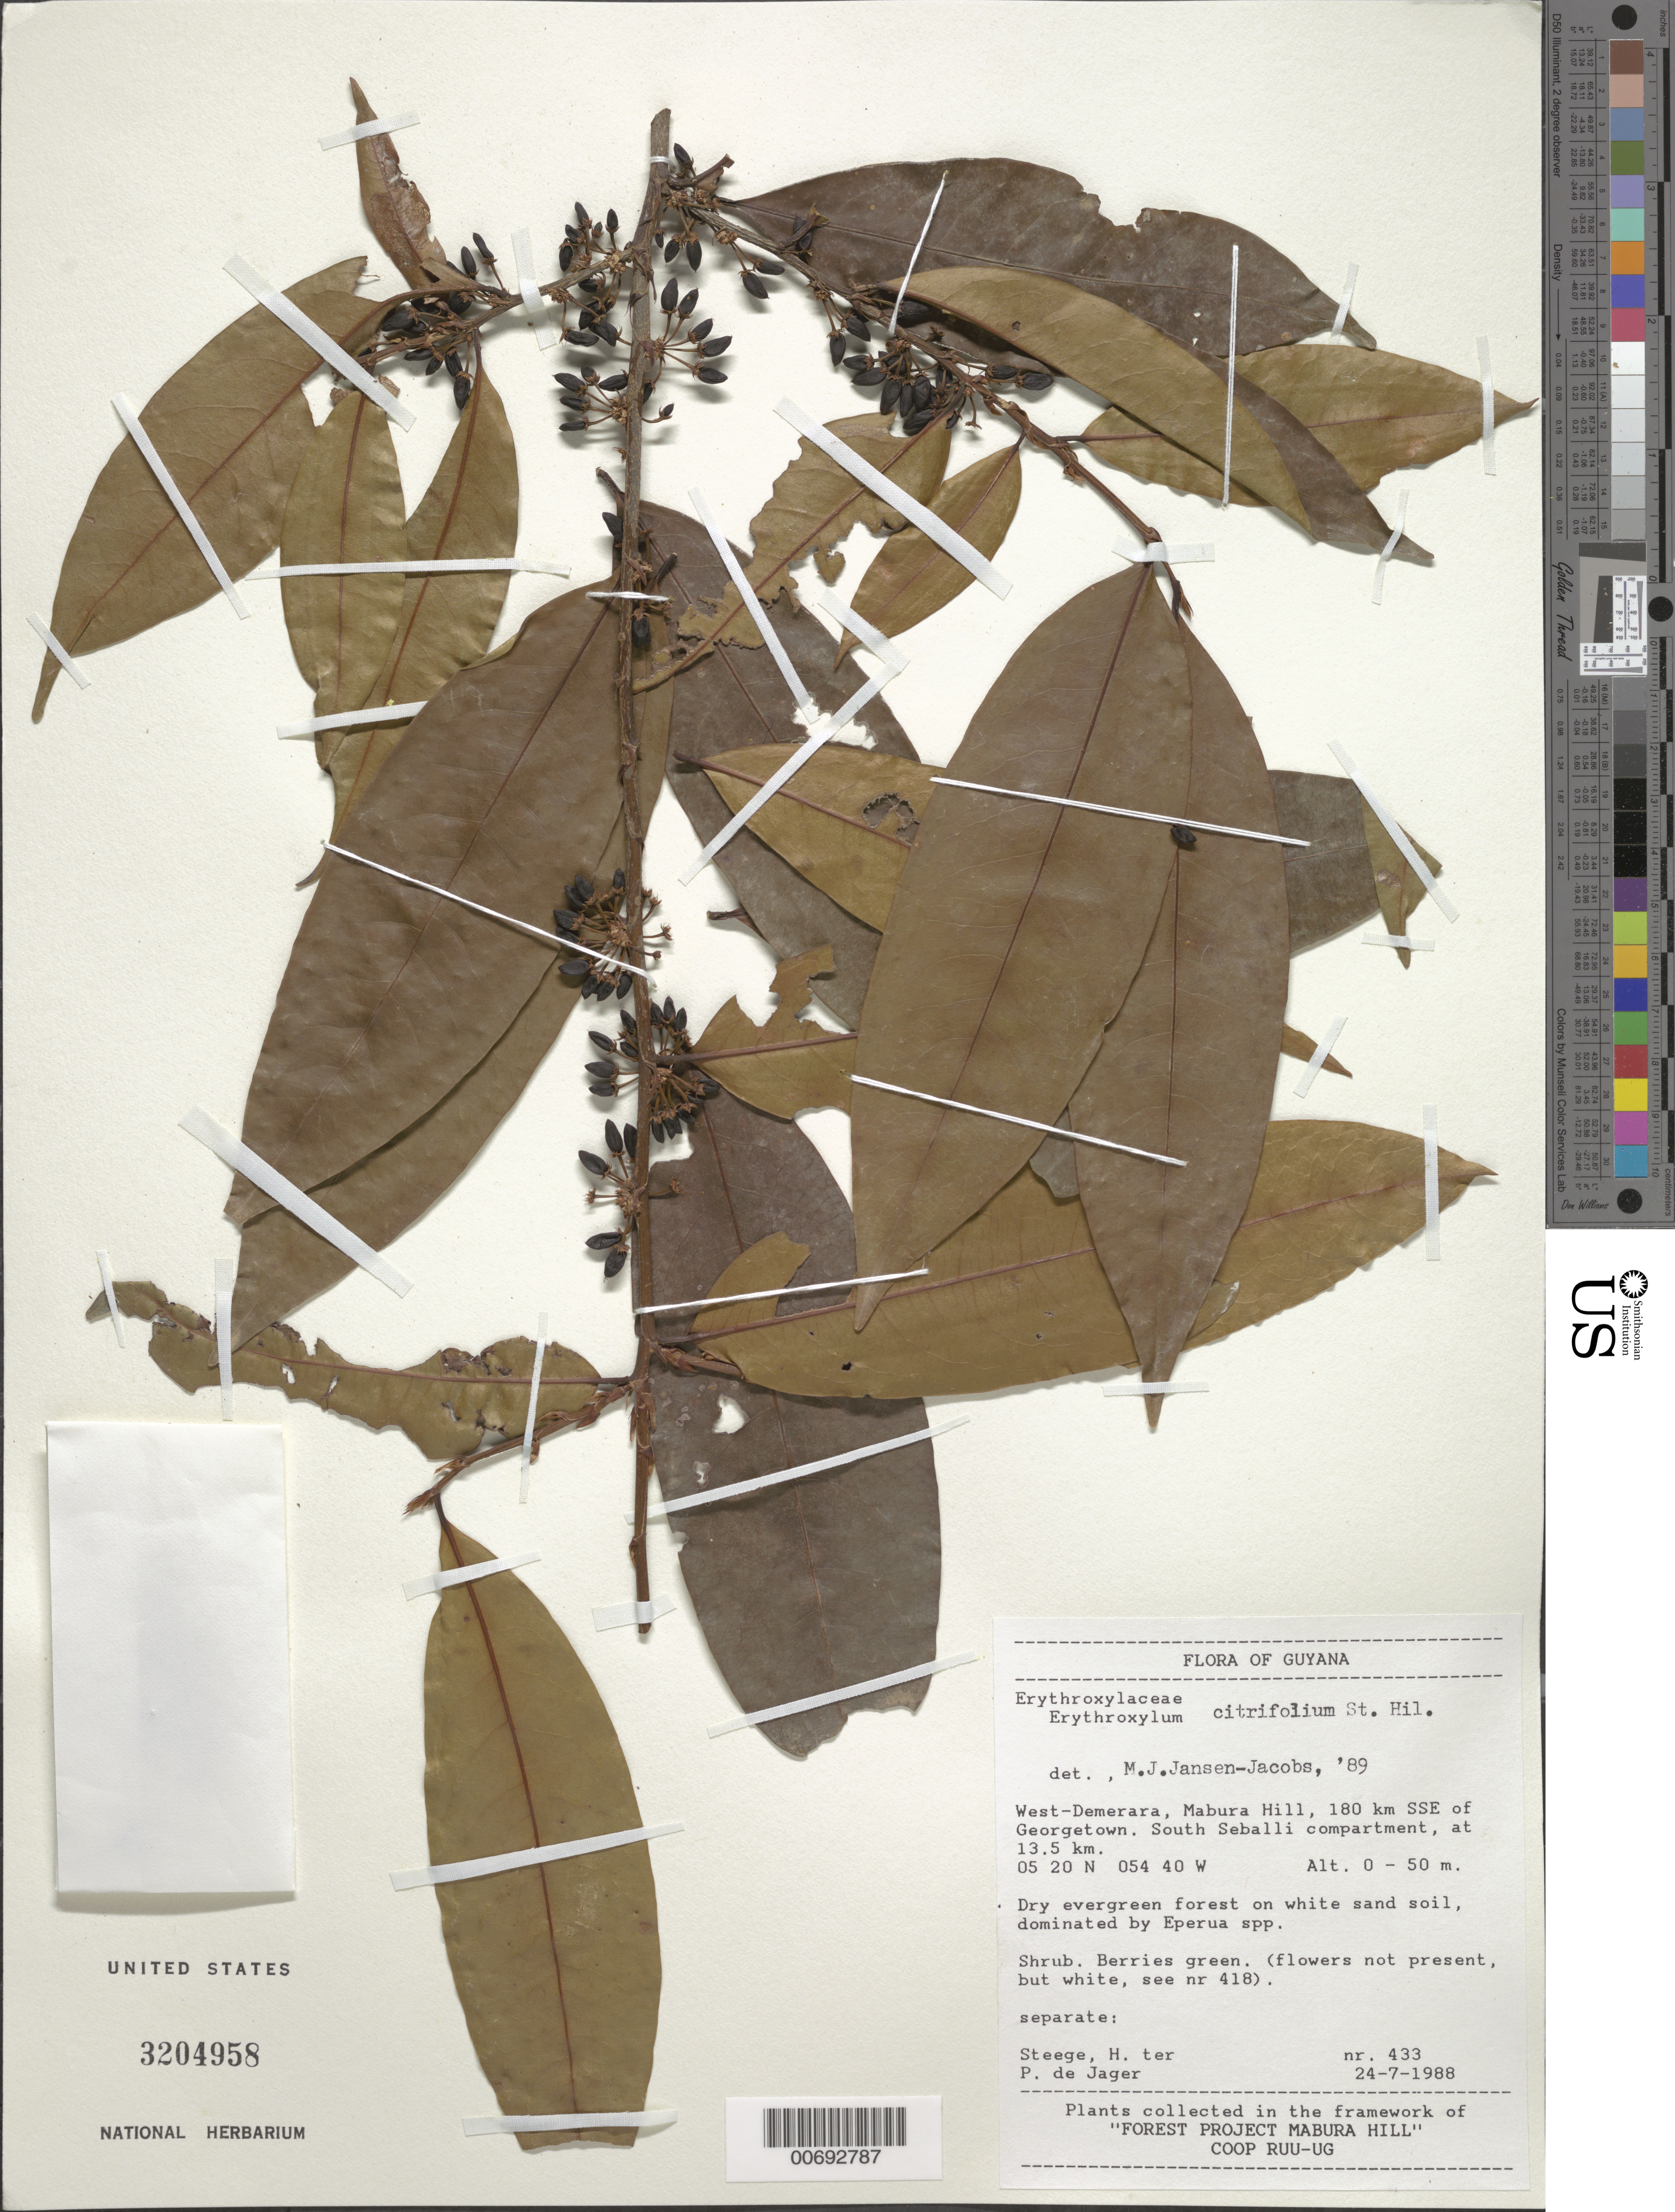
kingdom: Plantae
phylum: Tracheophyta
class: Magnoliopsida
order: Malpighiales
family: Erythroxylaceae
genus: Erythroxylum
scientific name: Erythroxylum citrifolium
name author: A. St.-Hil.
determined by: Jansen-Jacobs, M. J., (U), Nationaal Herbarium Nederland, Utrecht University branch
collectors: H. ter Steege, B. Welle & P. De Jager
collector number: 433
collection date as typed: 24-Jul-88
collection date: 1988-07-24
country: Guyana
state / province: U. Demerara-Berbice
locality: Mabura Hill, 180 km SSE of Georgetown, South Seballi compartment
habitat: Dry evergreen forest on white sand soil, dominated by Eperua spp.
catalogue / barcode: US 3204958